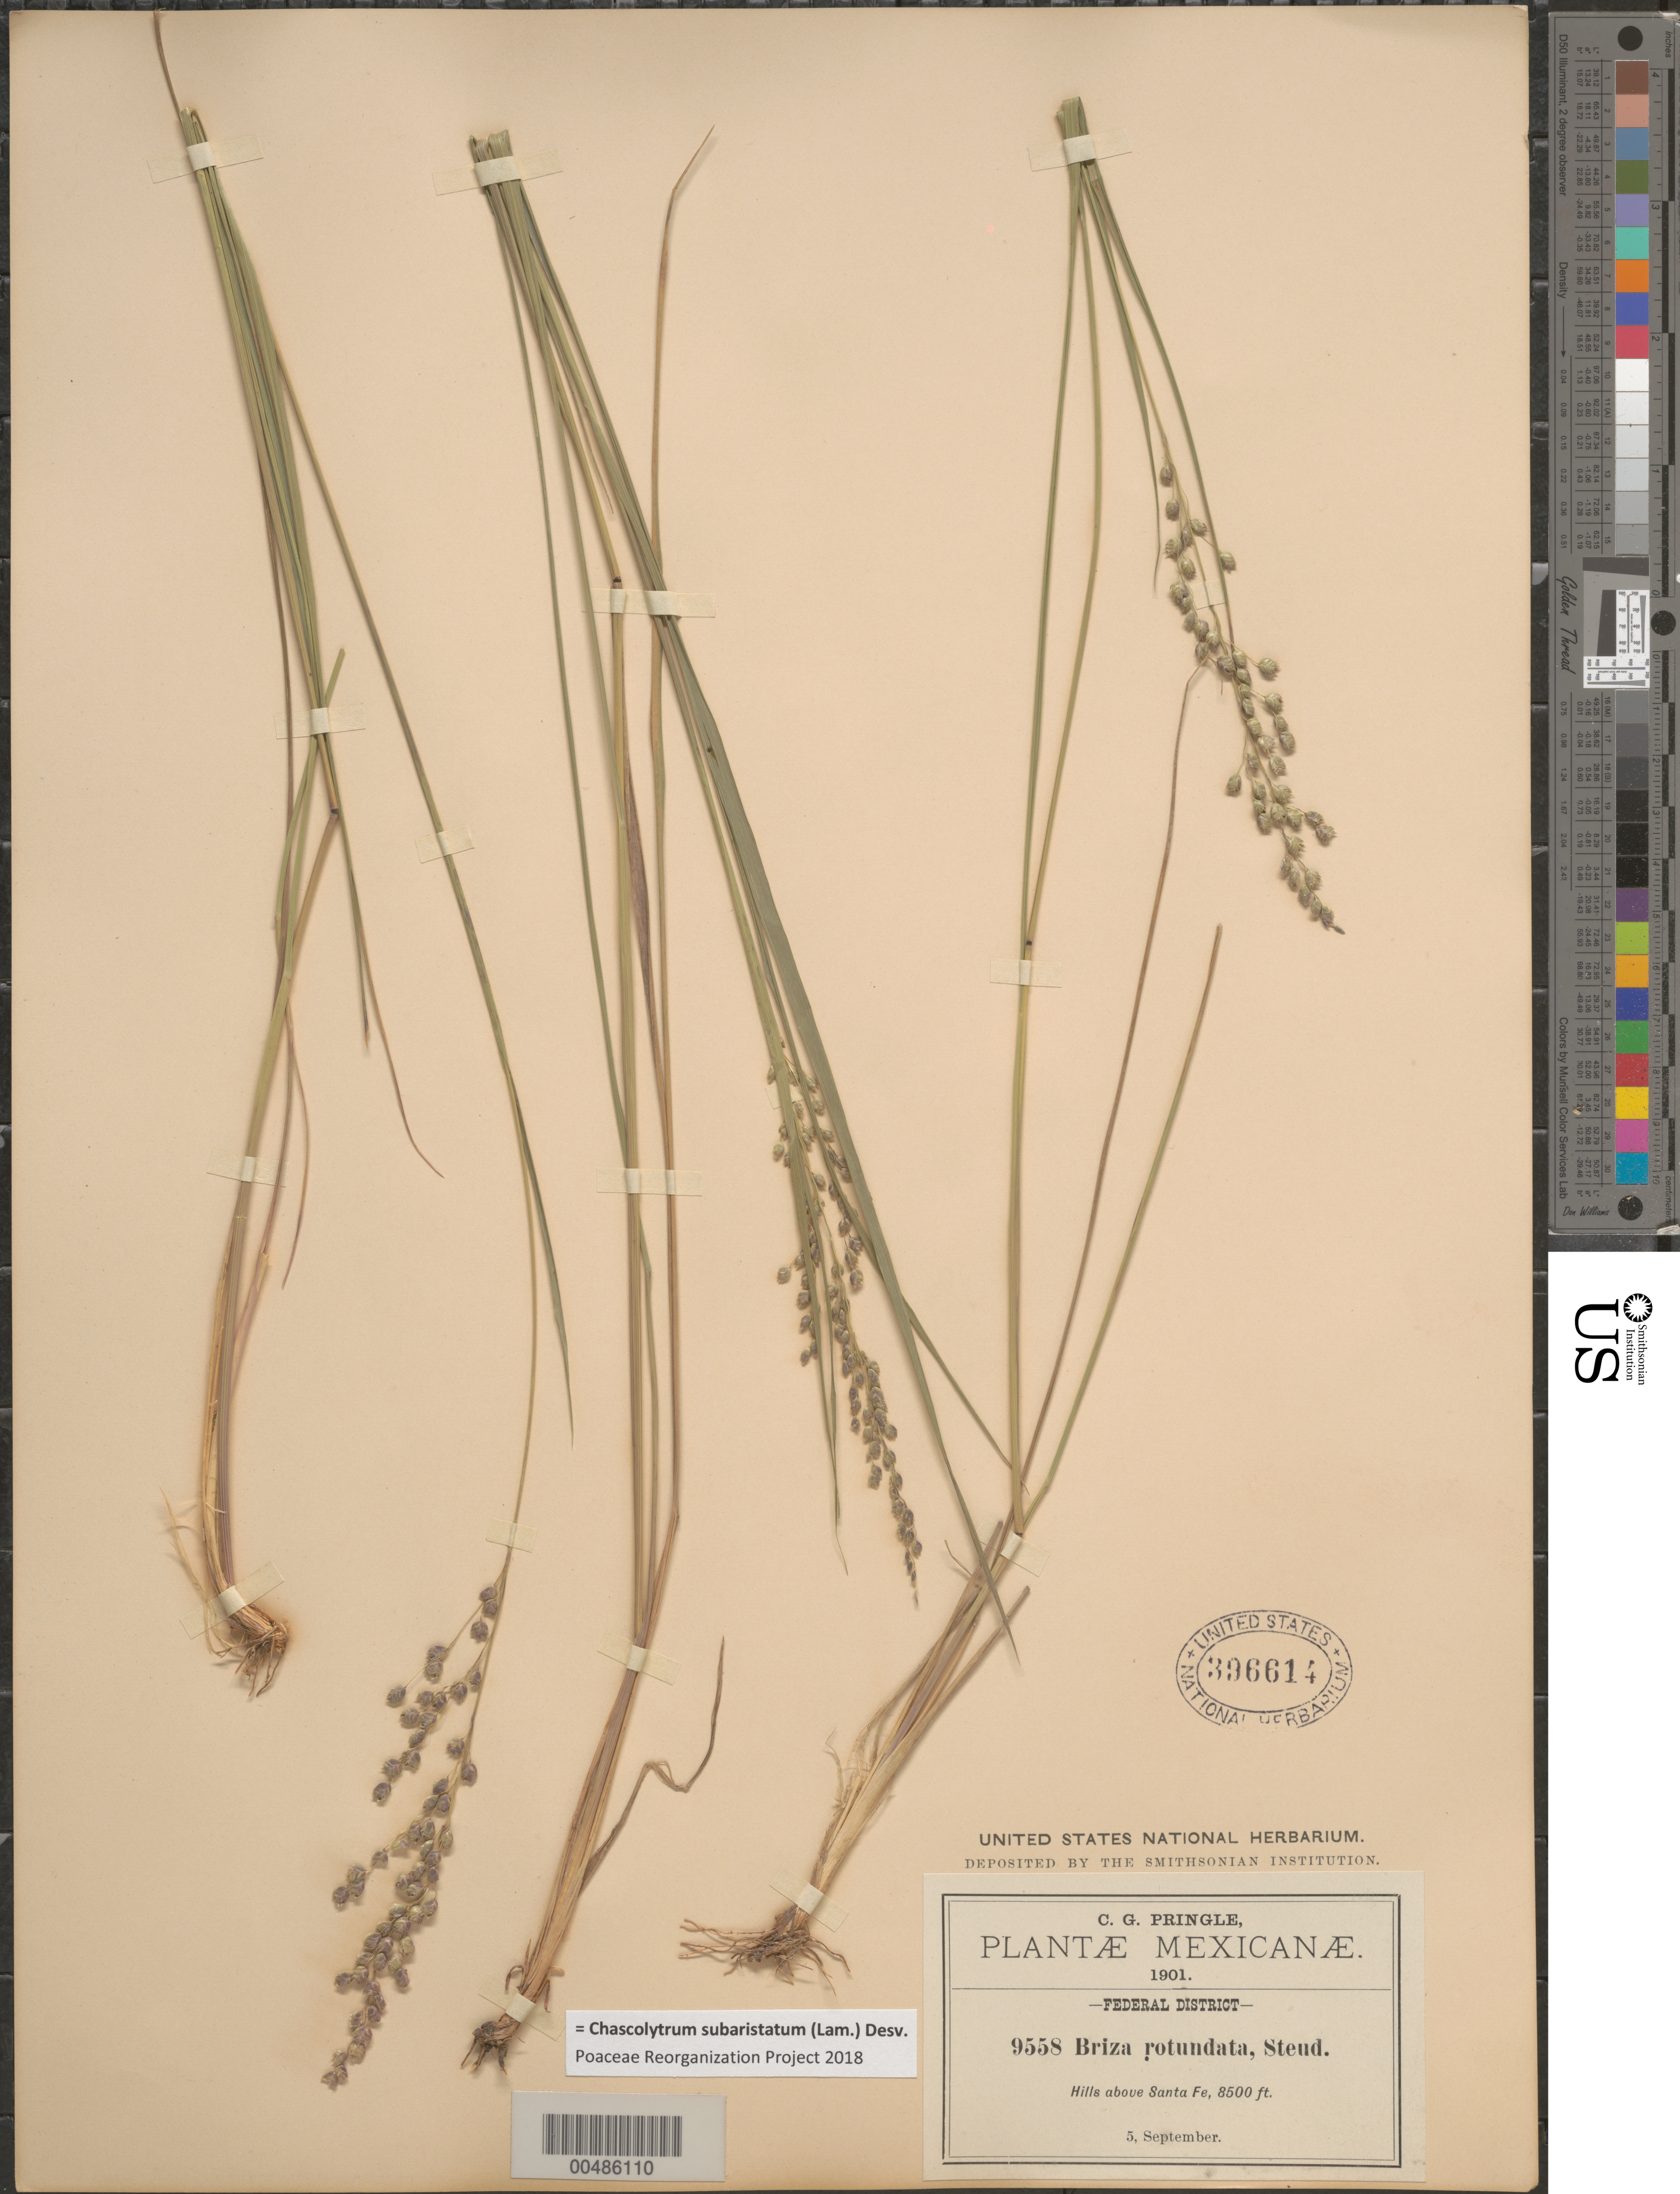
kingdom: Plantae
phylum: Tracheophyta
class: Liliopsida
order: Poales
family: Poaceae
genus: Chascolytrum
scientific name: Chascolytrum subaristatum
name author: (Lam.) Desv.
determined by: Poaceae Reorganization Project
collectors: C. G. Pringle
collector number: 9558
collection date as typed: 5 Sep 1901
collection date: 1901-09-05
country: Mexico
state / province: Distrito Federal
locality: Above Santa Fe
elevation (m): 2591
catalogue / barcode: US 396614